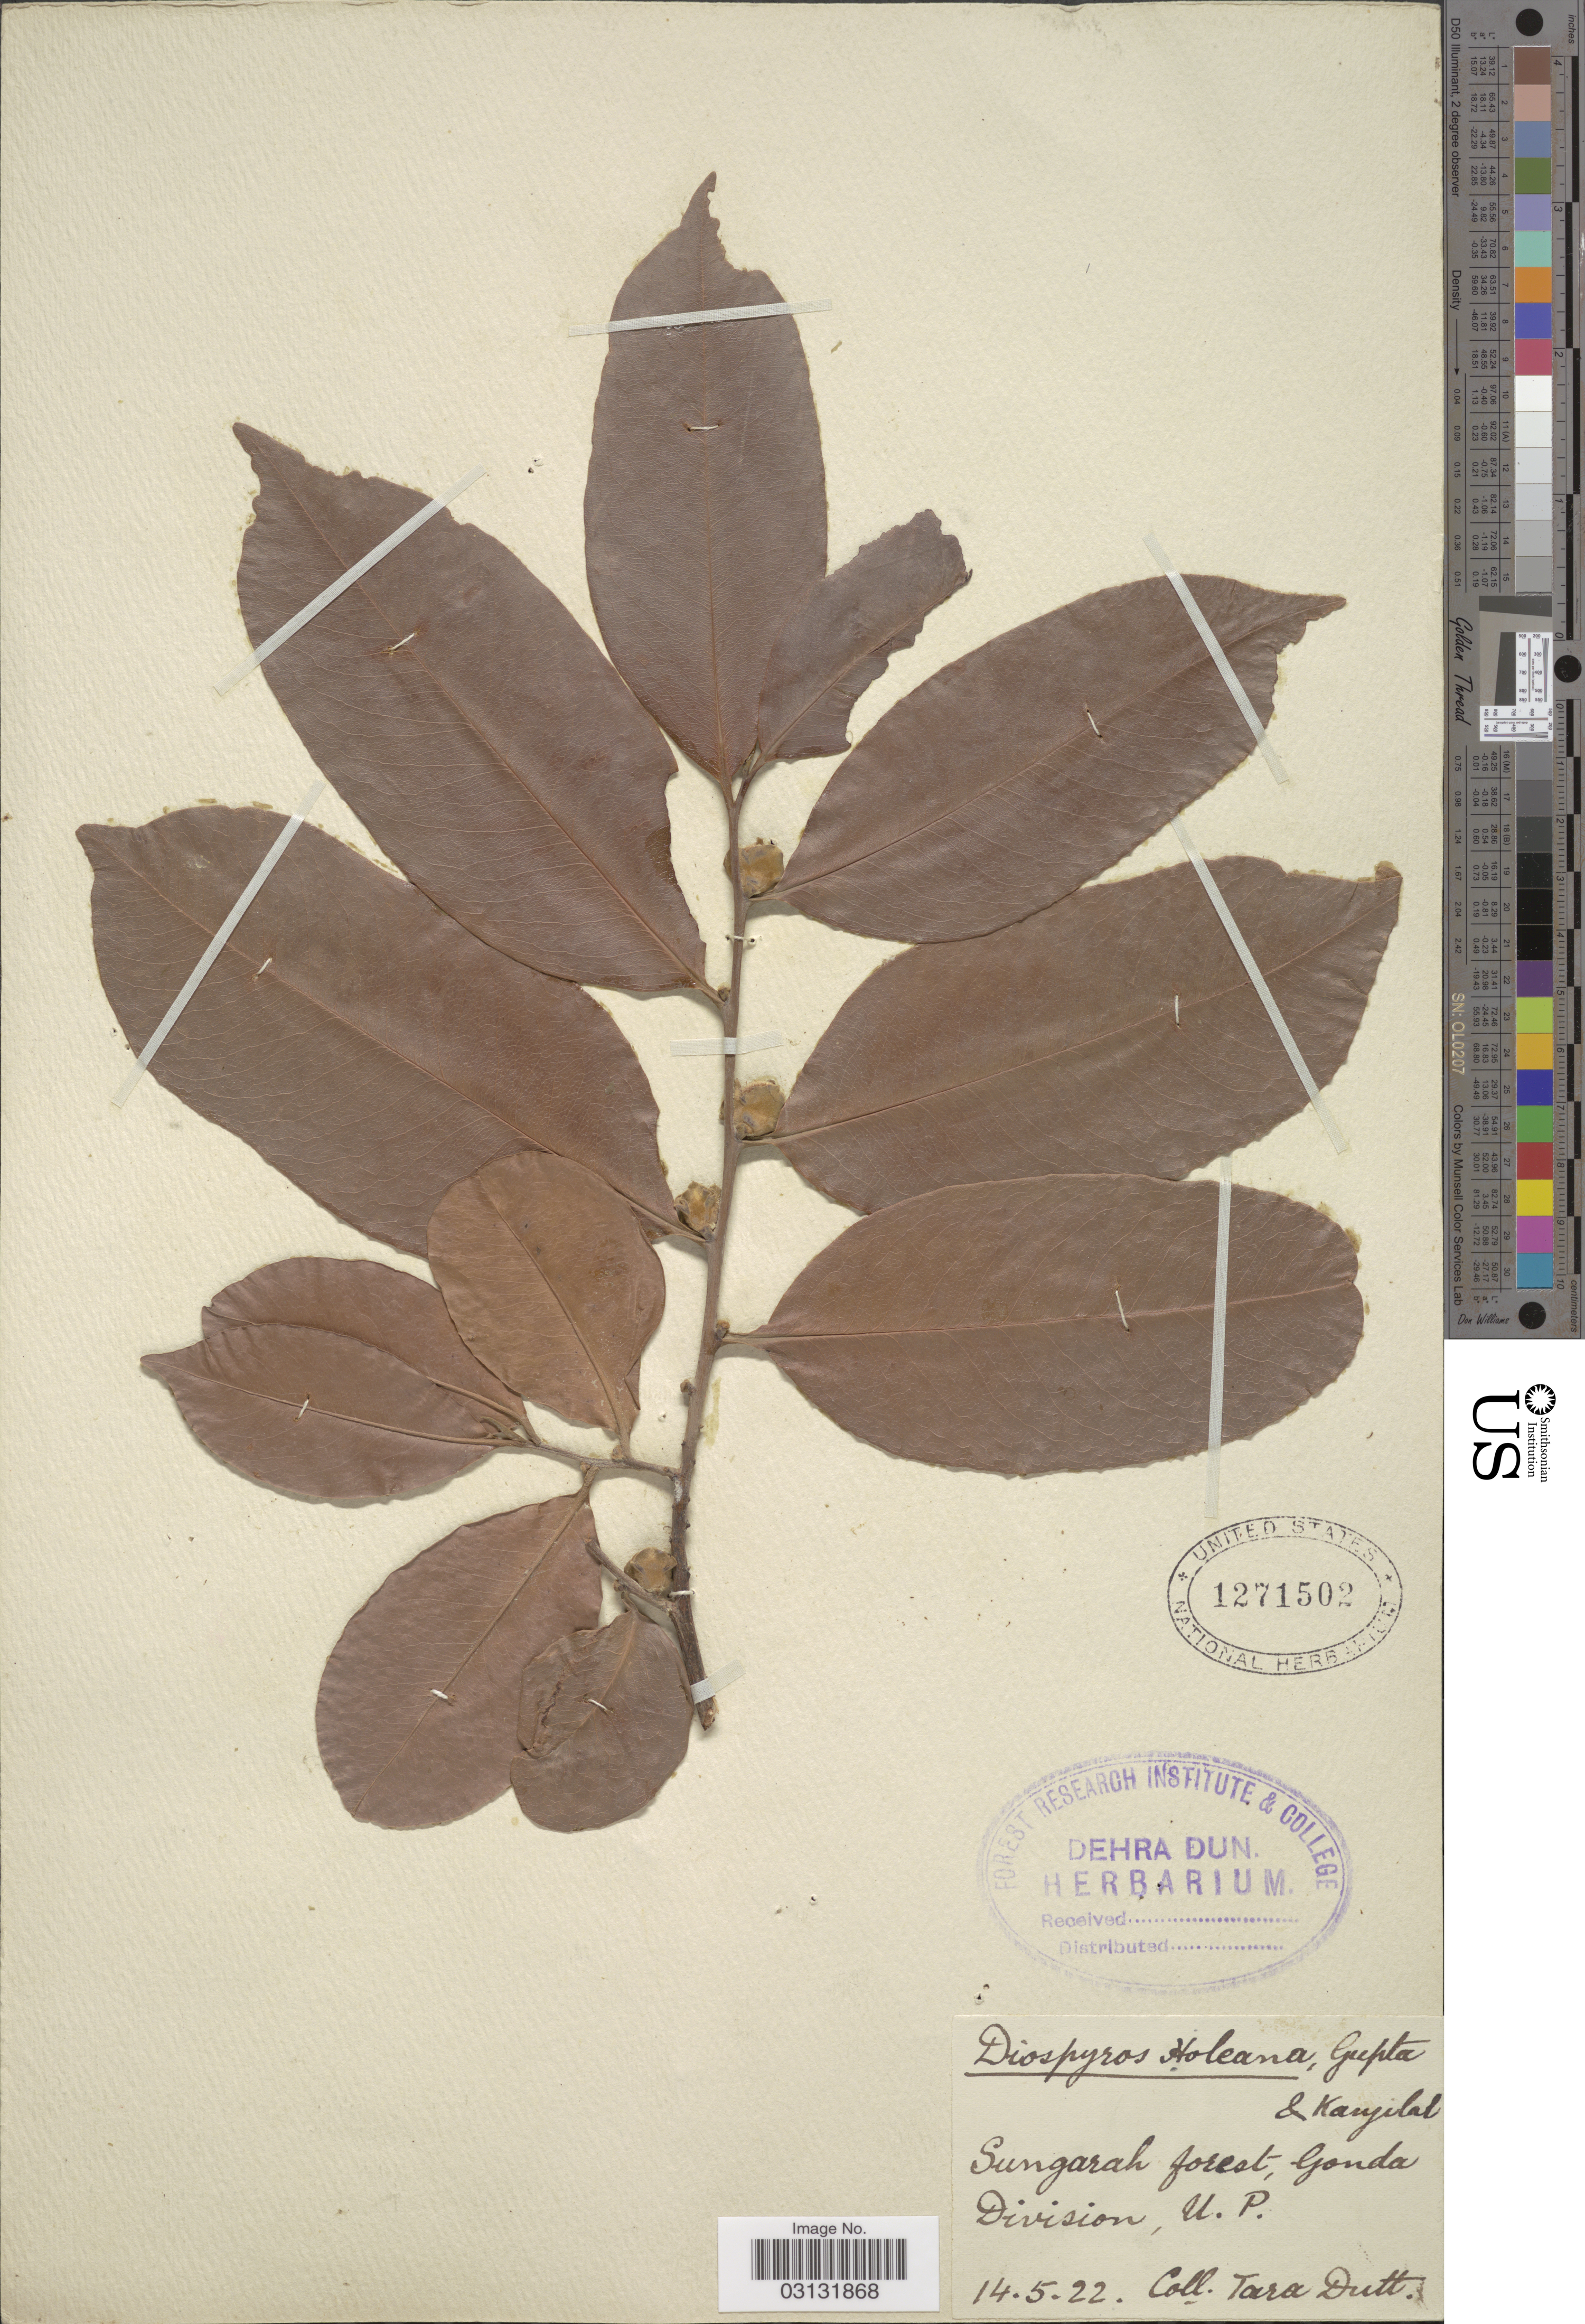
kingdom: Plantae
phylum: Tracheophyta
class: Magnoliopsida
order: Ericales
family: Ebenaceae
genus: Diospyros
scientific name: Diospyros holeana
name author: B.L. Gupta & Kanjilal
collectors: T. Dutt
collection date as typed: Transcribed d/m/y: 14/5/22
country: India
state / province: Uttar Pradesh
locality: Sungarah forest, Gonda Division, U. P.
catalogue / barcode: US 1271502